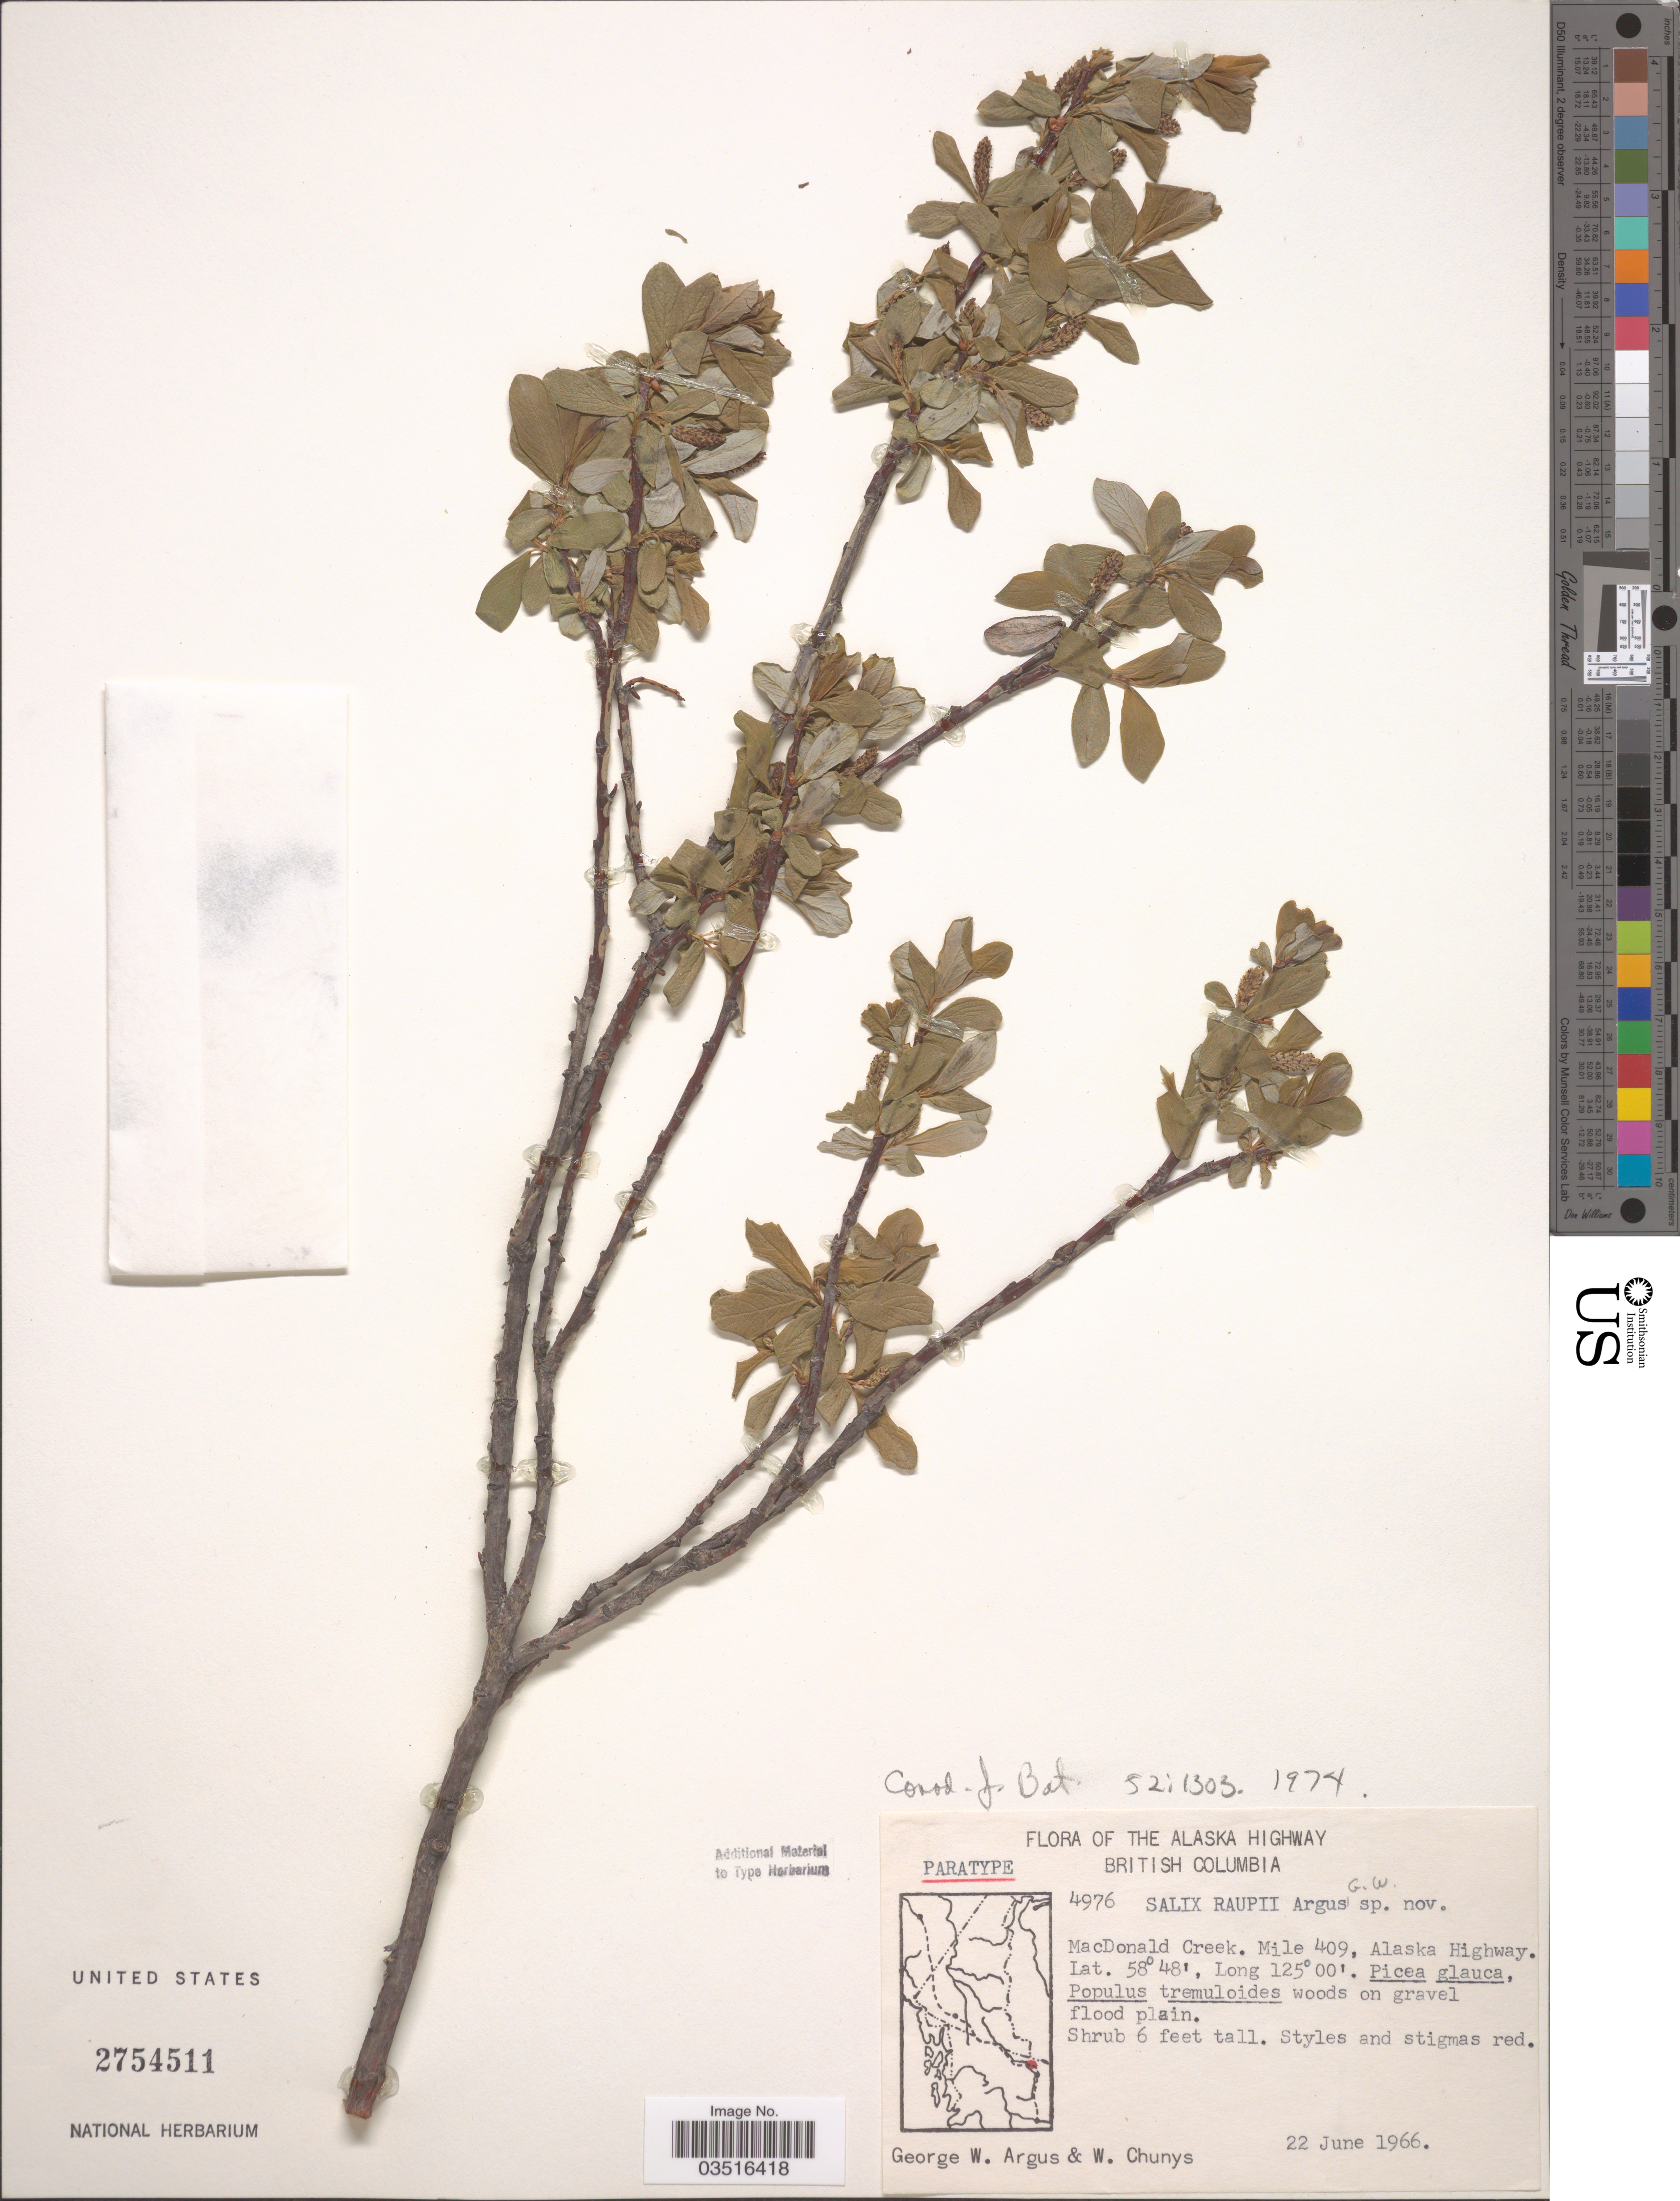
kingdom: Plantae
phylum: Tracheophyta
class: Magnoliopsida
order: Malpighiales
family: Salicaceae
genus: Salix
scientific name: Salix raupii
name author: Argus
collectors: G. W. Argus & W. Chunys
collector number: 4976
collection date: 1966-06-22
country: Canada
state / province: British Columbia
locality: The Alaska Highway. MacDonald Creek. Mile 409, Alaska Highway.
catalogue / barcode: US 2754511